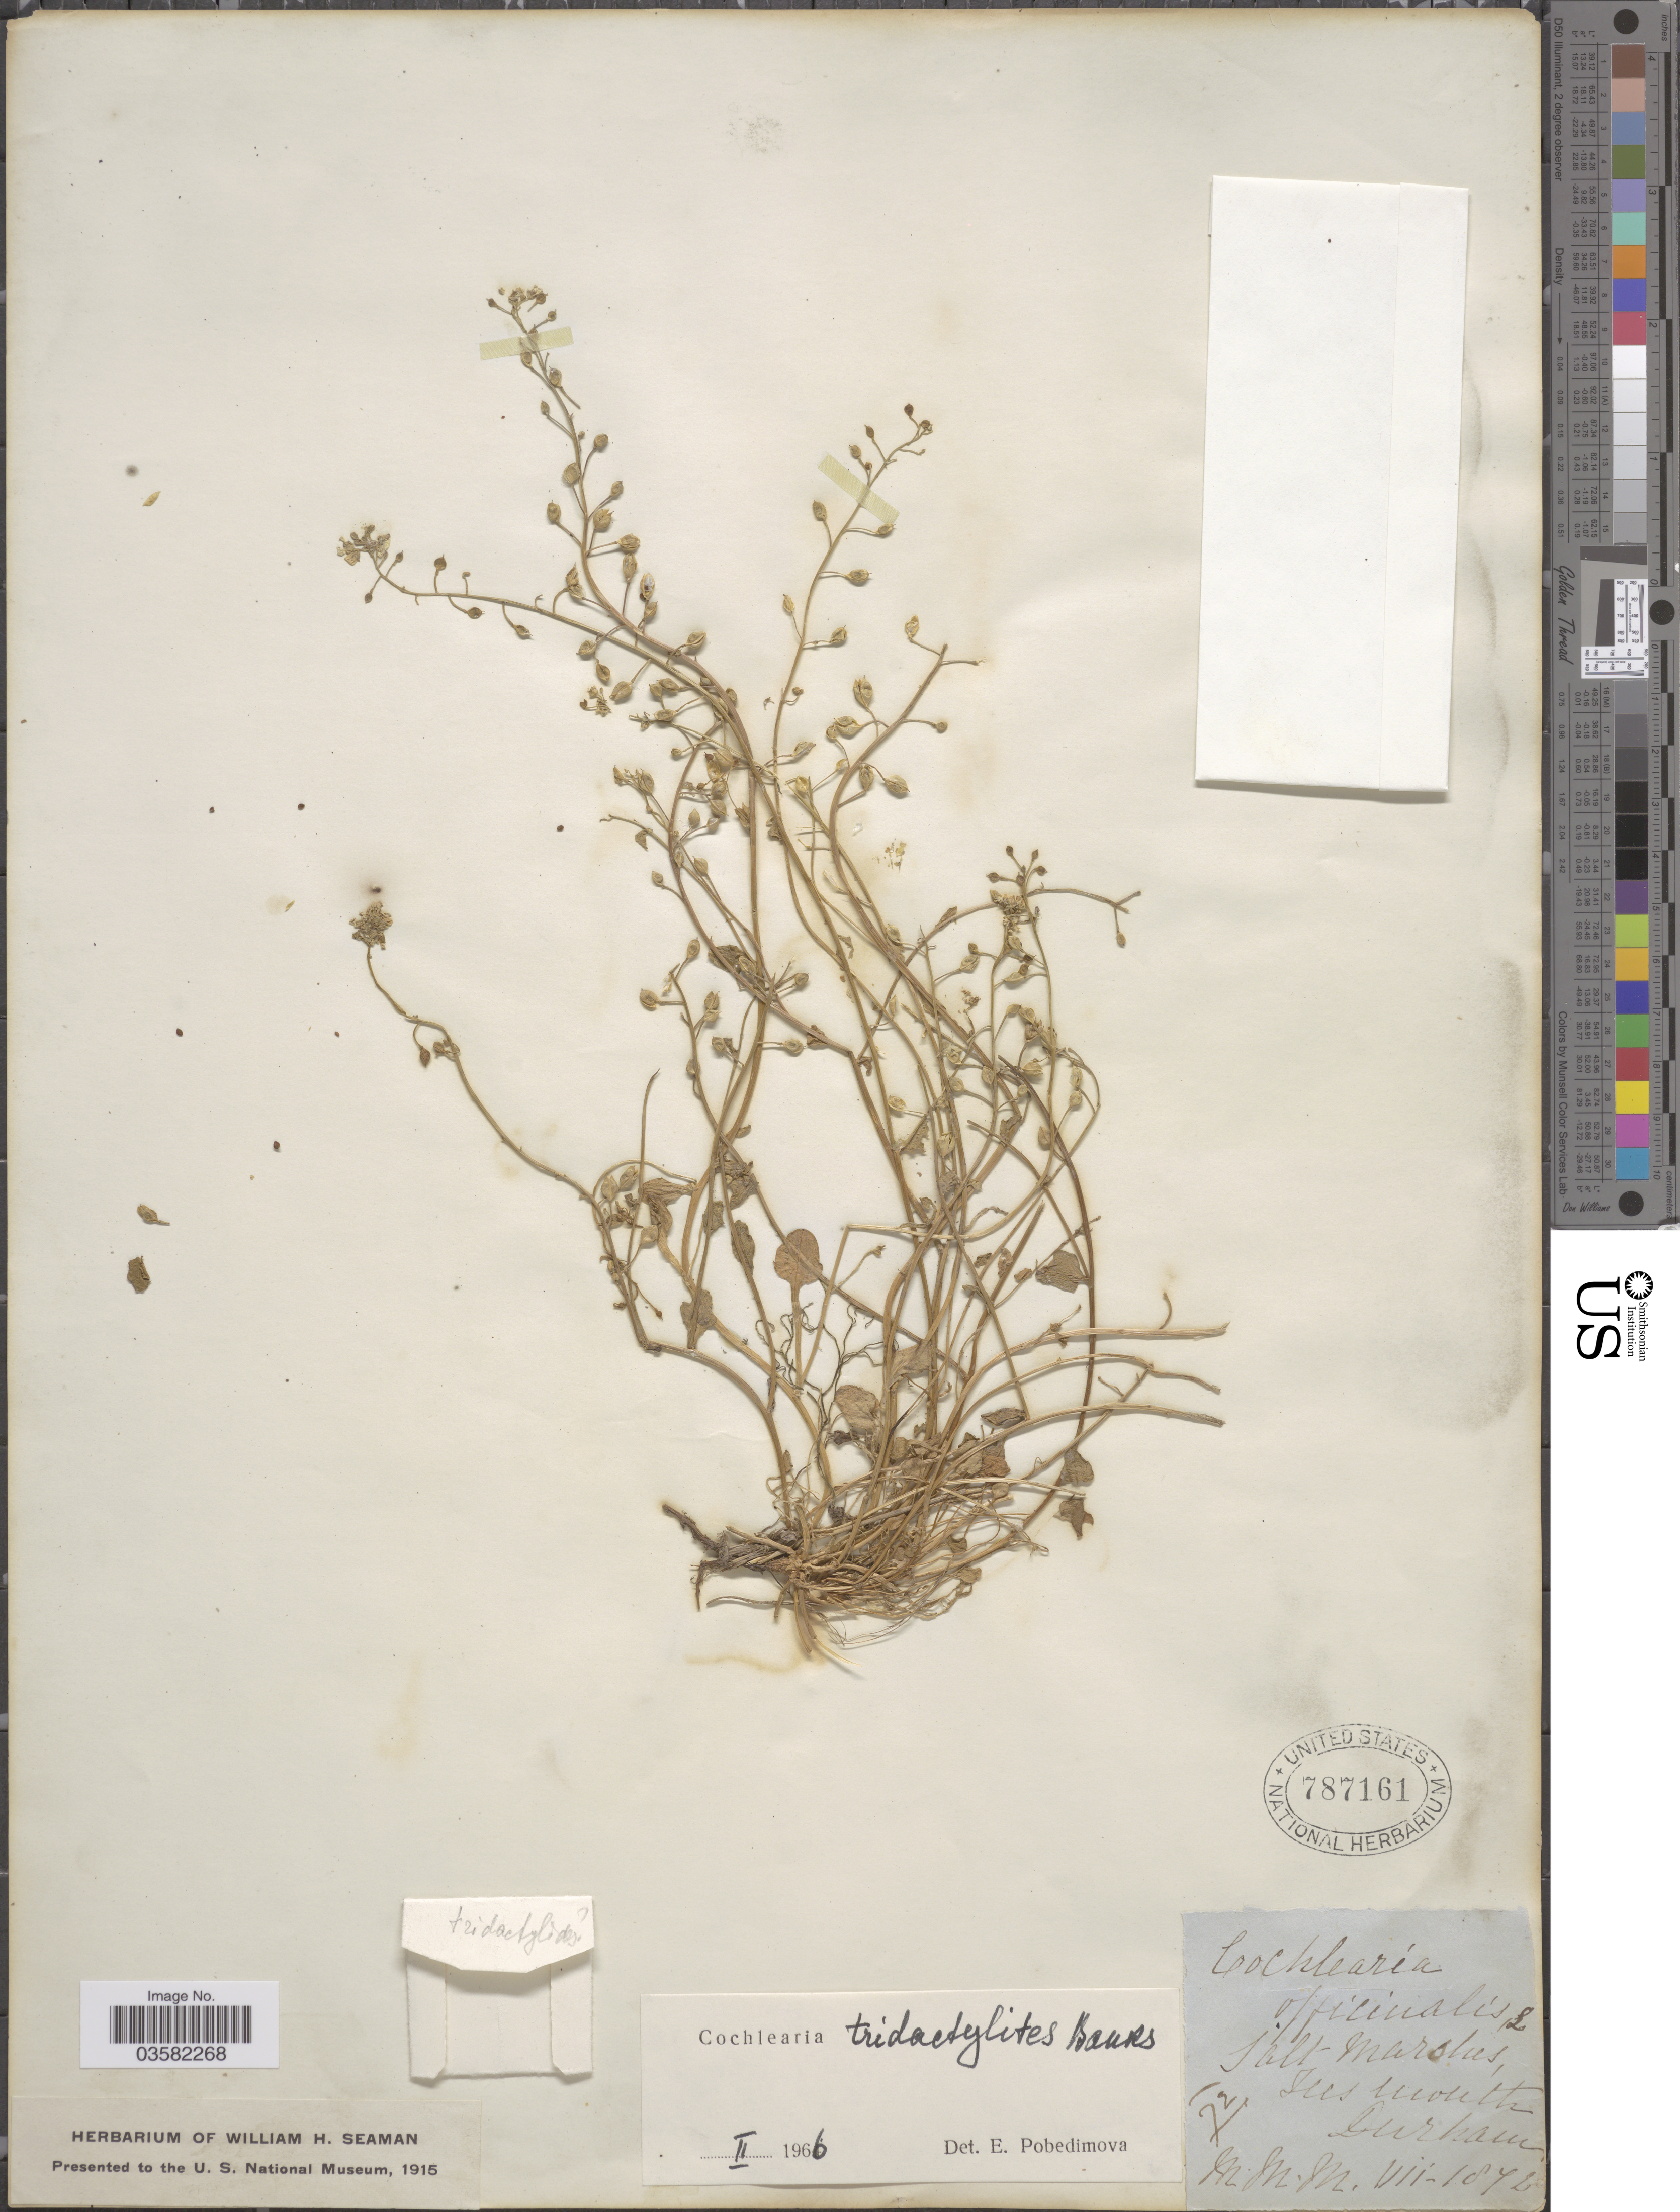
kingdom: Plantae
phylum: Tracheophyta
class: Magnoliopsida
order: Brassicales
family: Brassicaceae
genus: Cochlearia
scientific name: Cochlearia tridactylites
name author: Banks ex DC.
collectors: M. M. M.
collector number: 72*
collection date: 1872-07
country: United Kingdom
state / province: England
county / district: Durham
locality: Tees Mouth Durham.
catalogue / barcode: US 787161